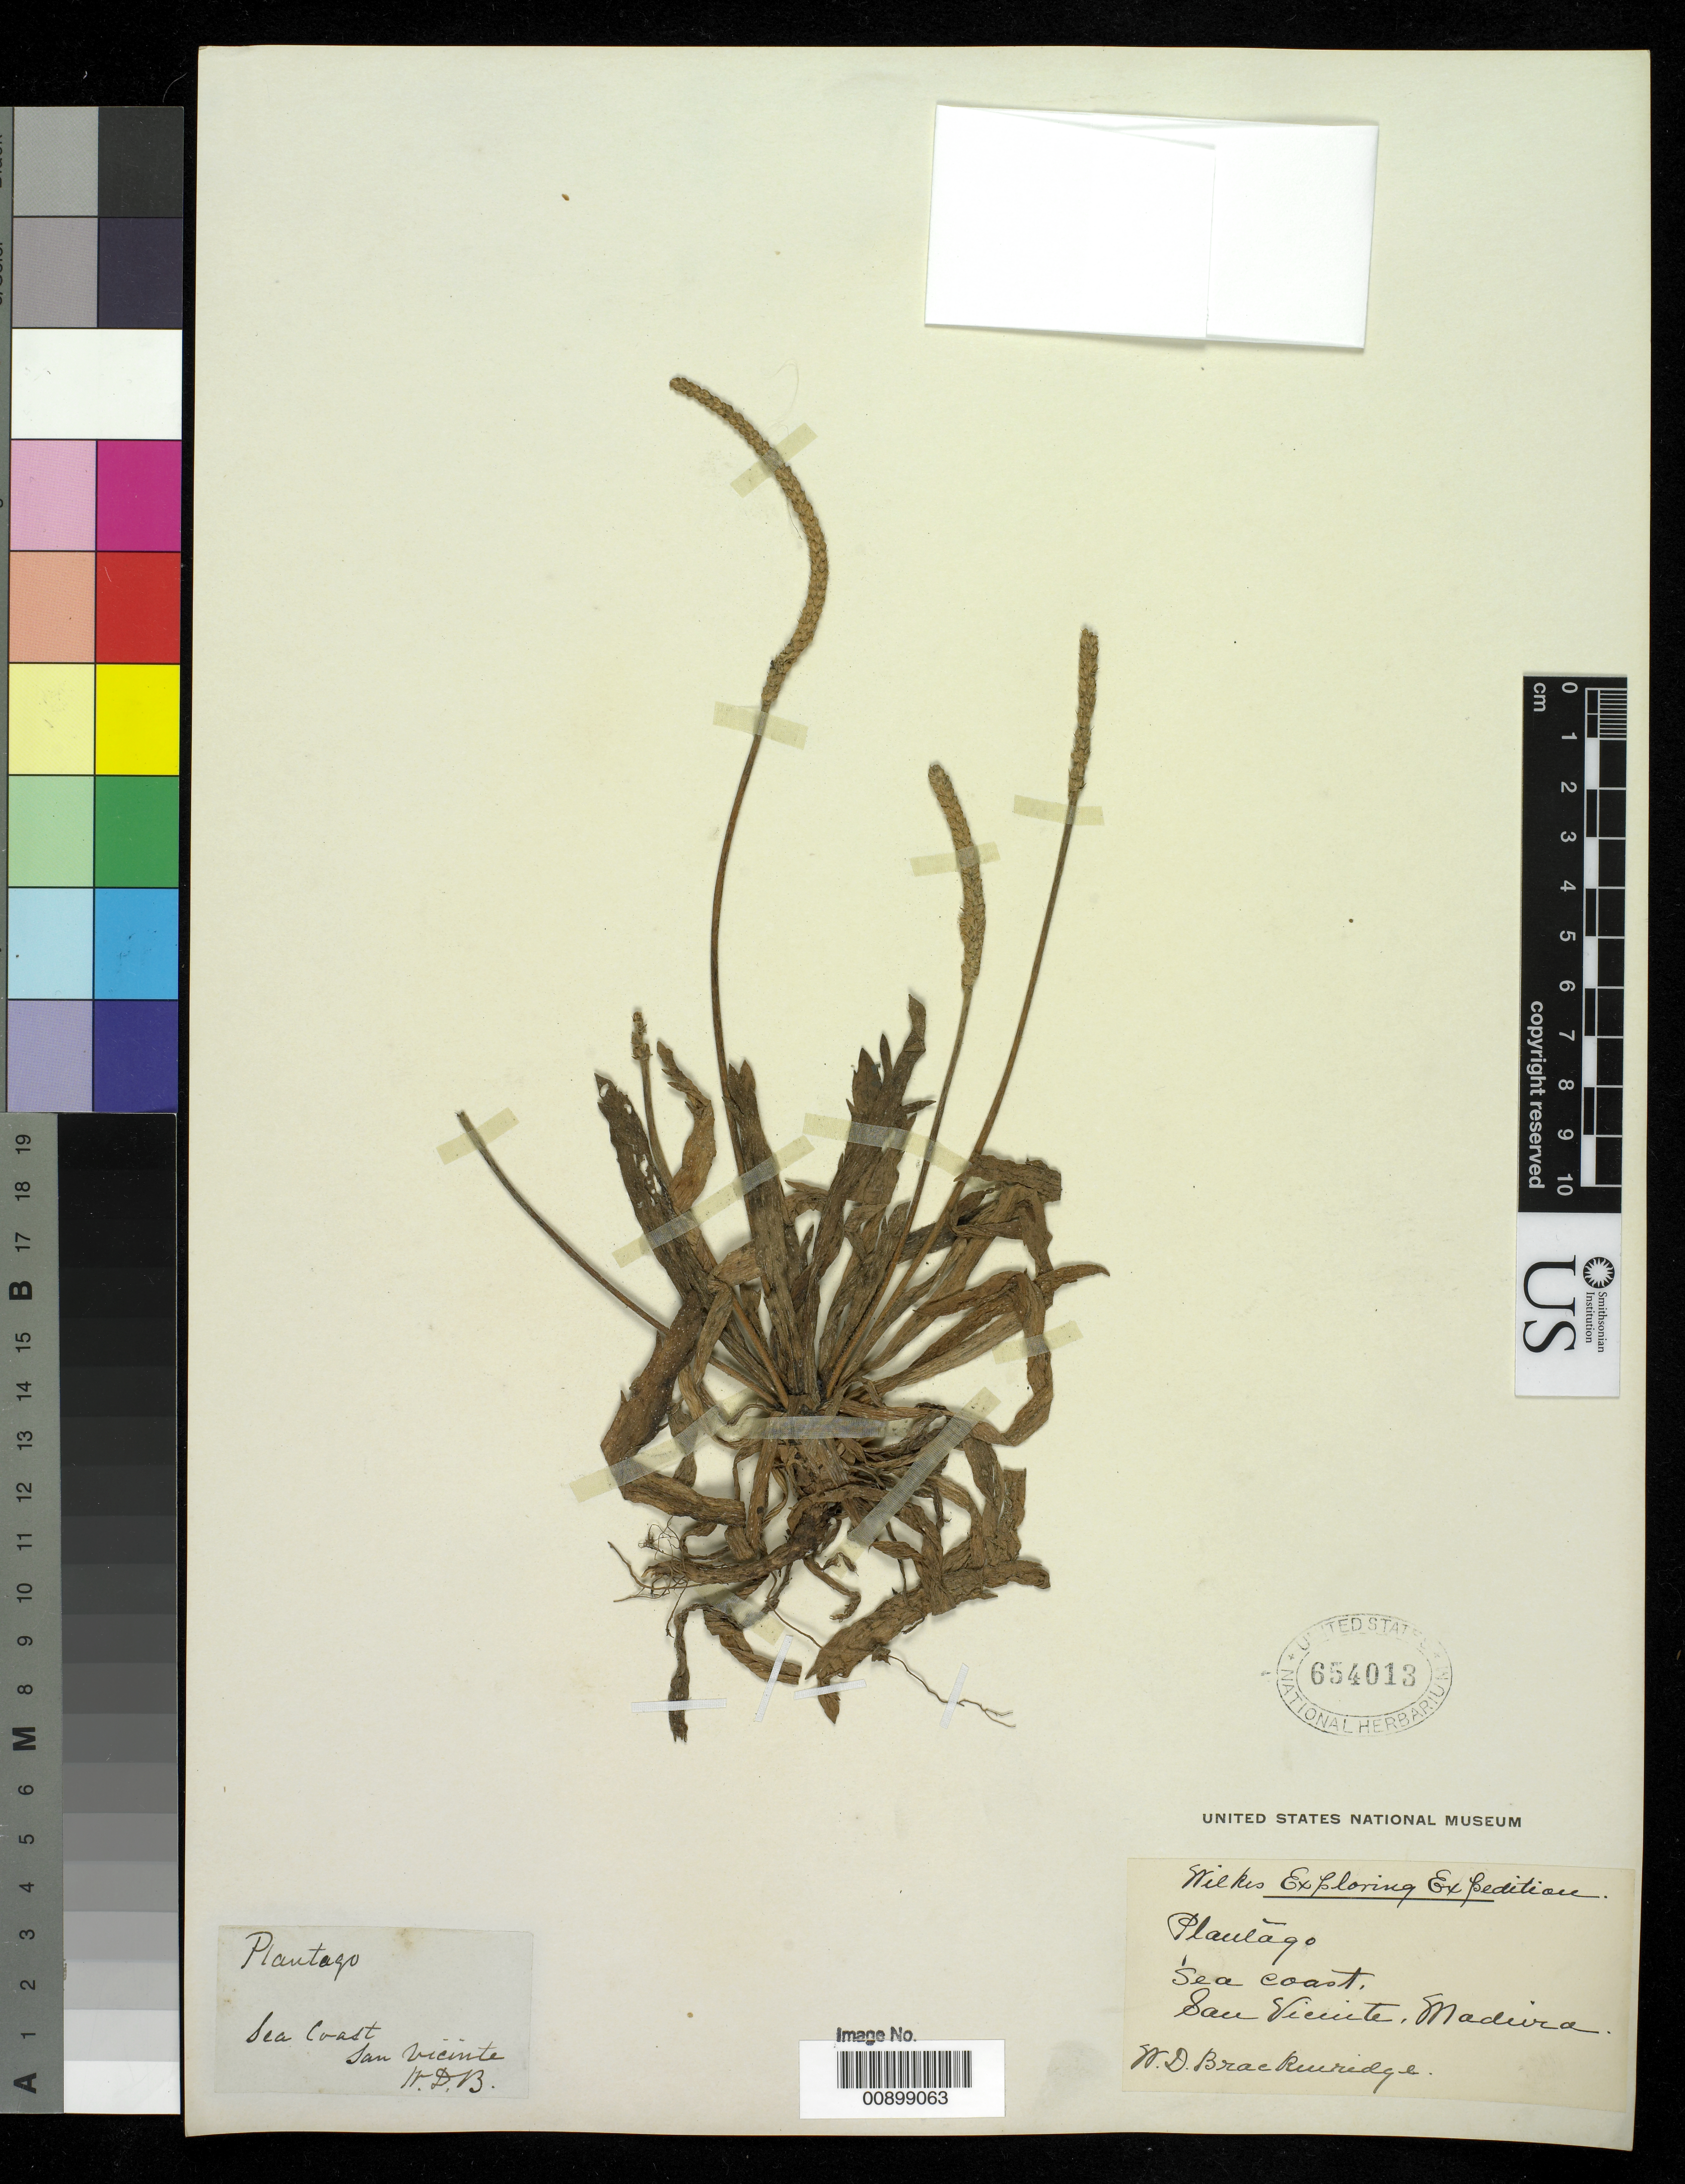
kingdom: Plantae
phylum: Tracheophyta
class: Magnoliopsida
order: Lamiales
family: Plantaginaceae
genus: Plantago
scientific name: Plantago sp.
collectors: Wilkes Explor. Exped.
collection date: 1838/1842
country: Portugal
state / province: Madeira (Aut. Reg.)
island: Madeira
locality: Sea coast, San Vicinte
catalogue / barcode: US 654013